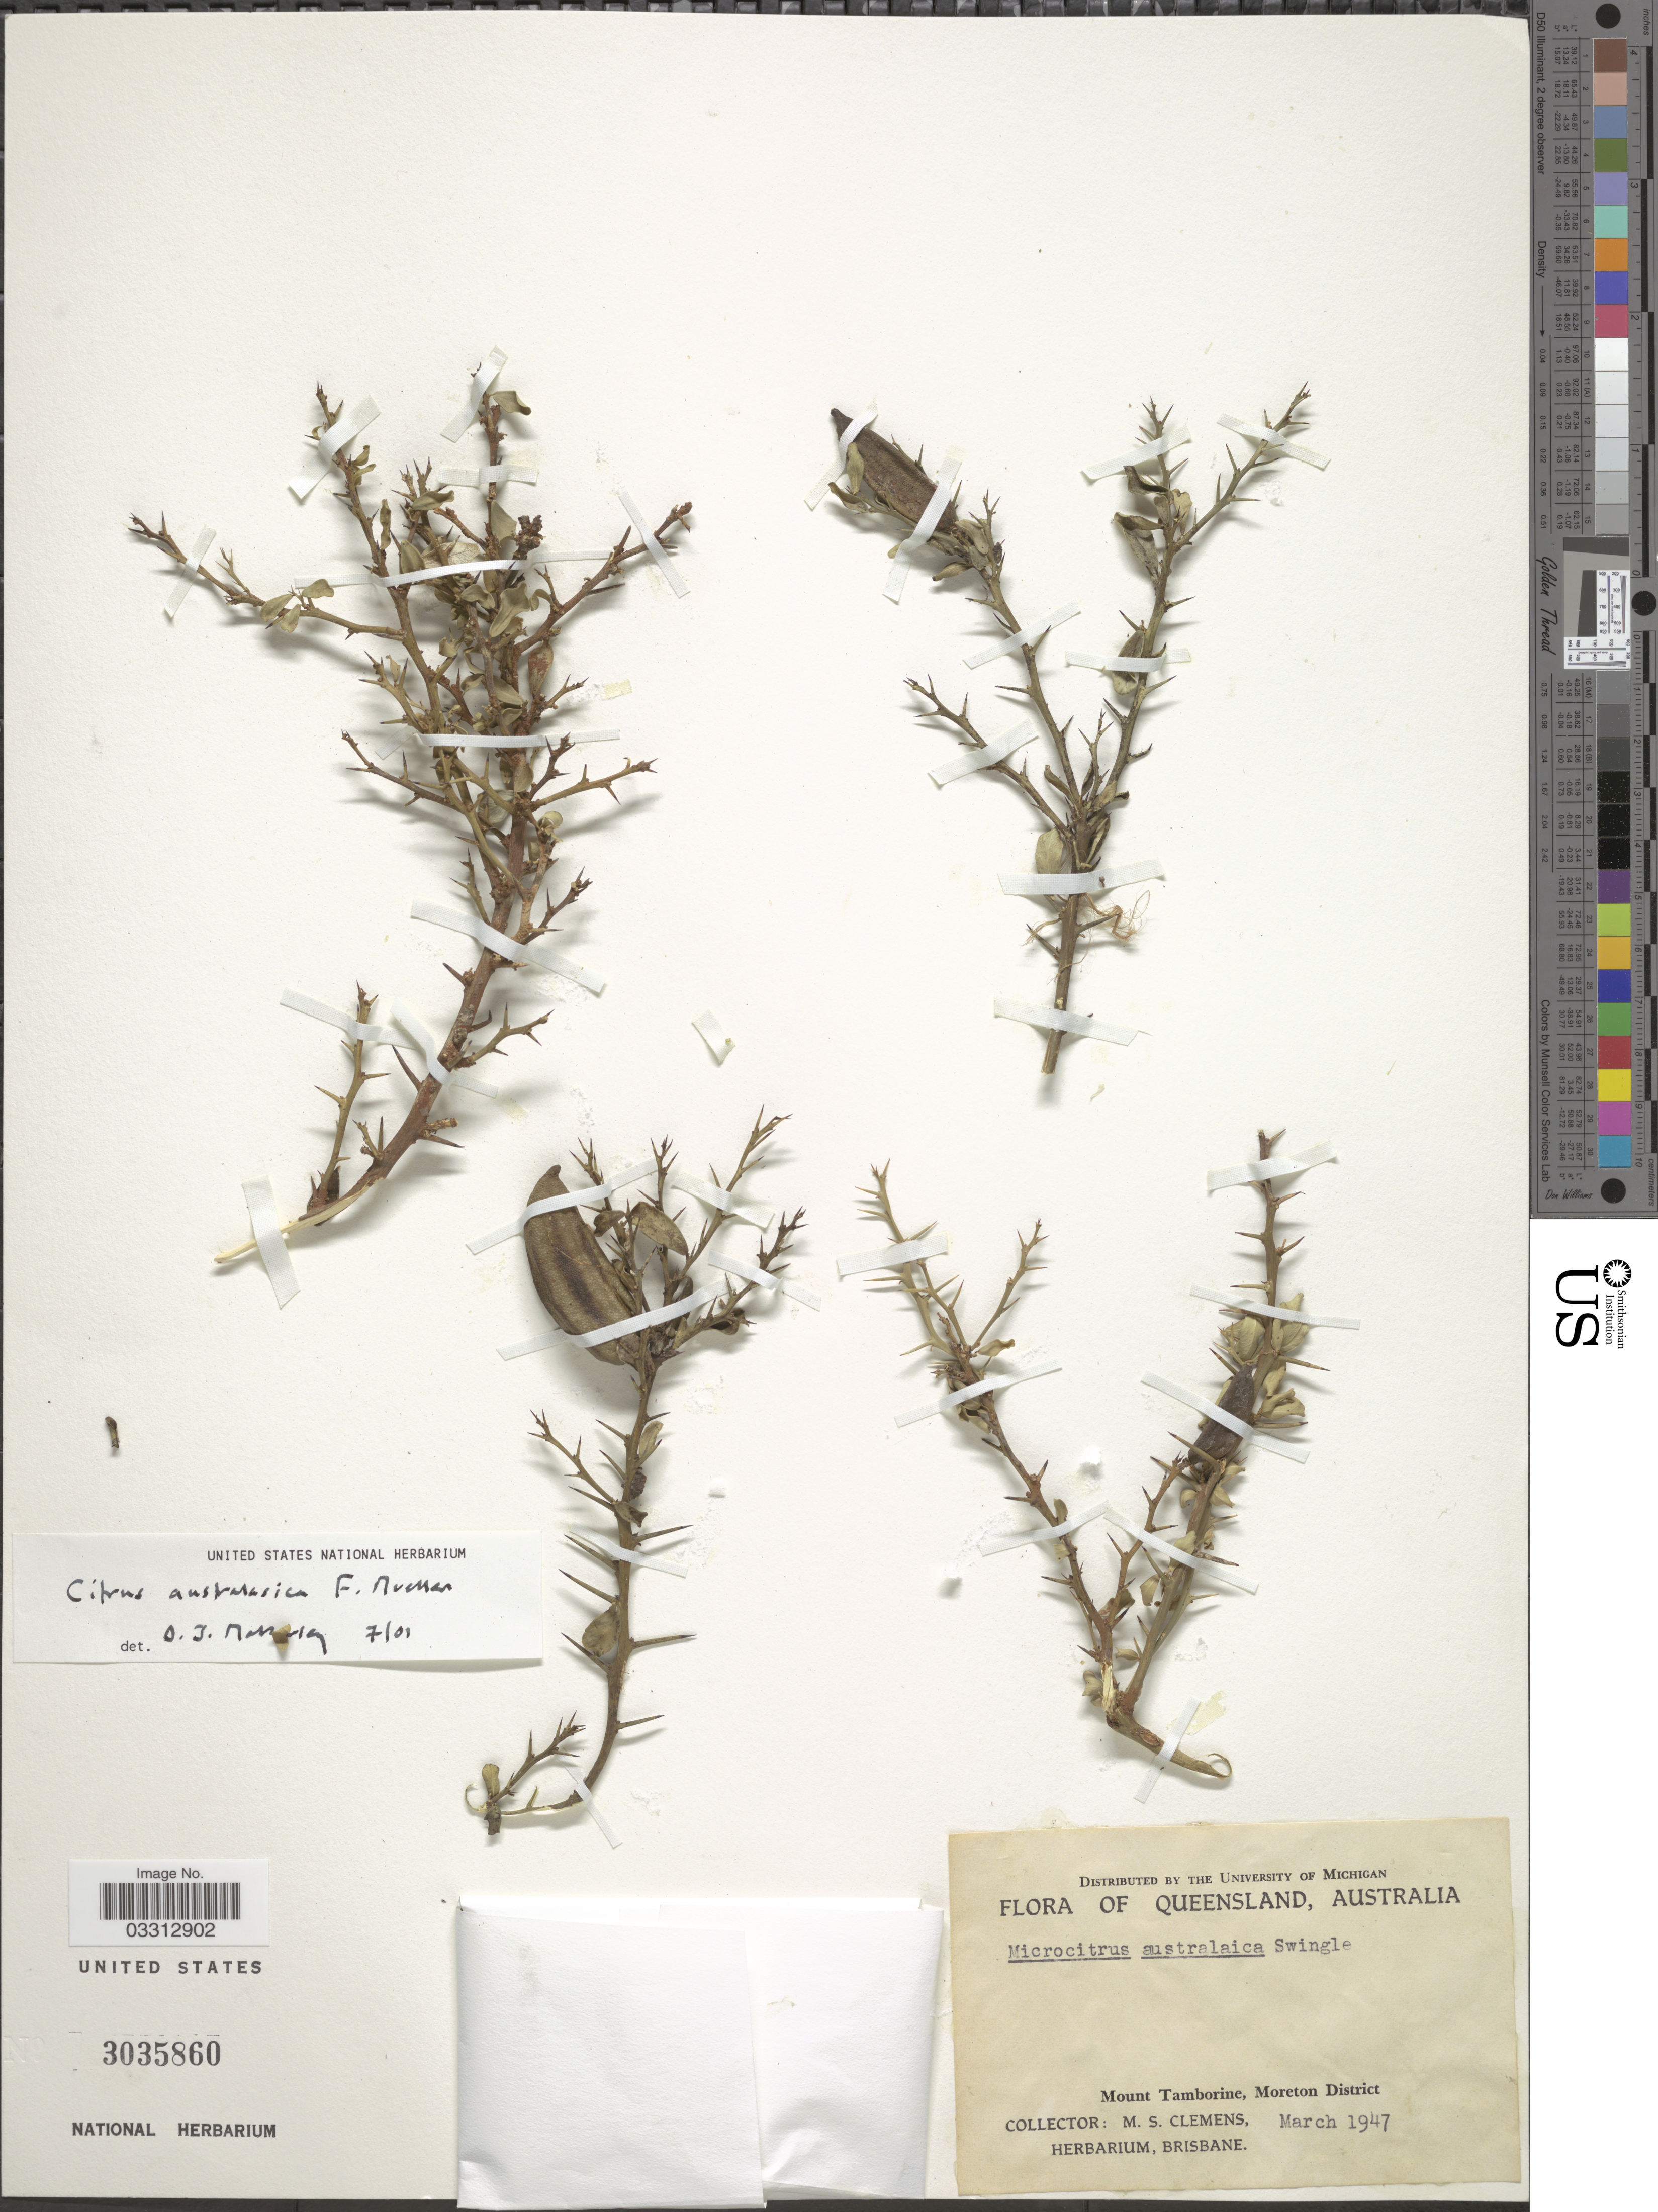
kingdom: Plantae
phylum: Tracheophyta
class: Magnoliopsida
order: Sapindales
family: Rutaceae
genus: Citrus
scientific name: Citrus australasica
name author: F. Muell.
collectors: M. S. Clemens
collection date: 1947-03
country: Australia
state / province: Queensland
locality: Mount Tamborine, Moreton District.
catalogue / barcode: US 3035860